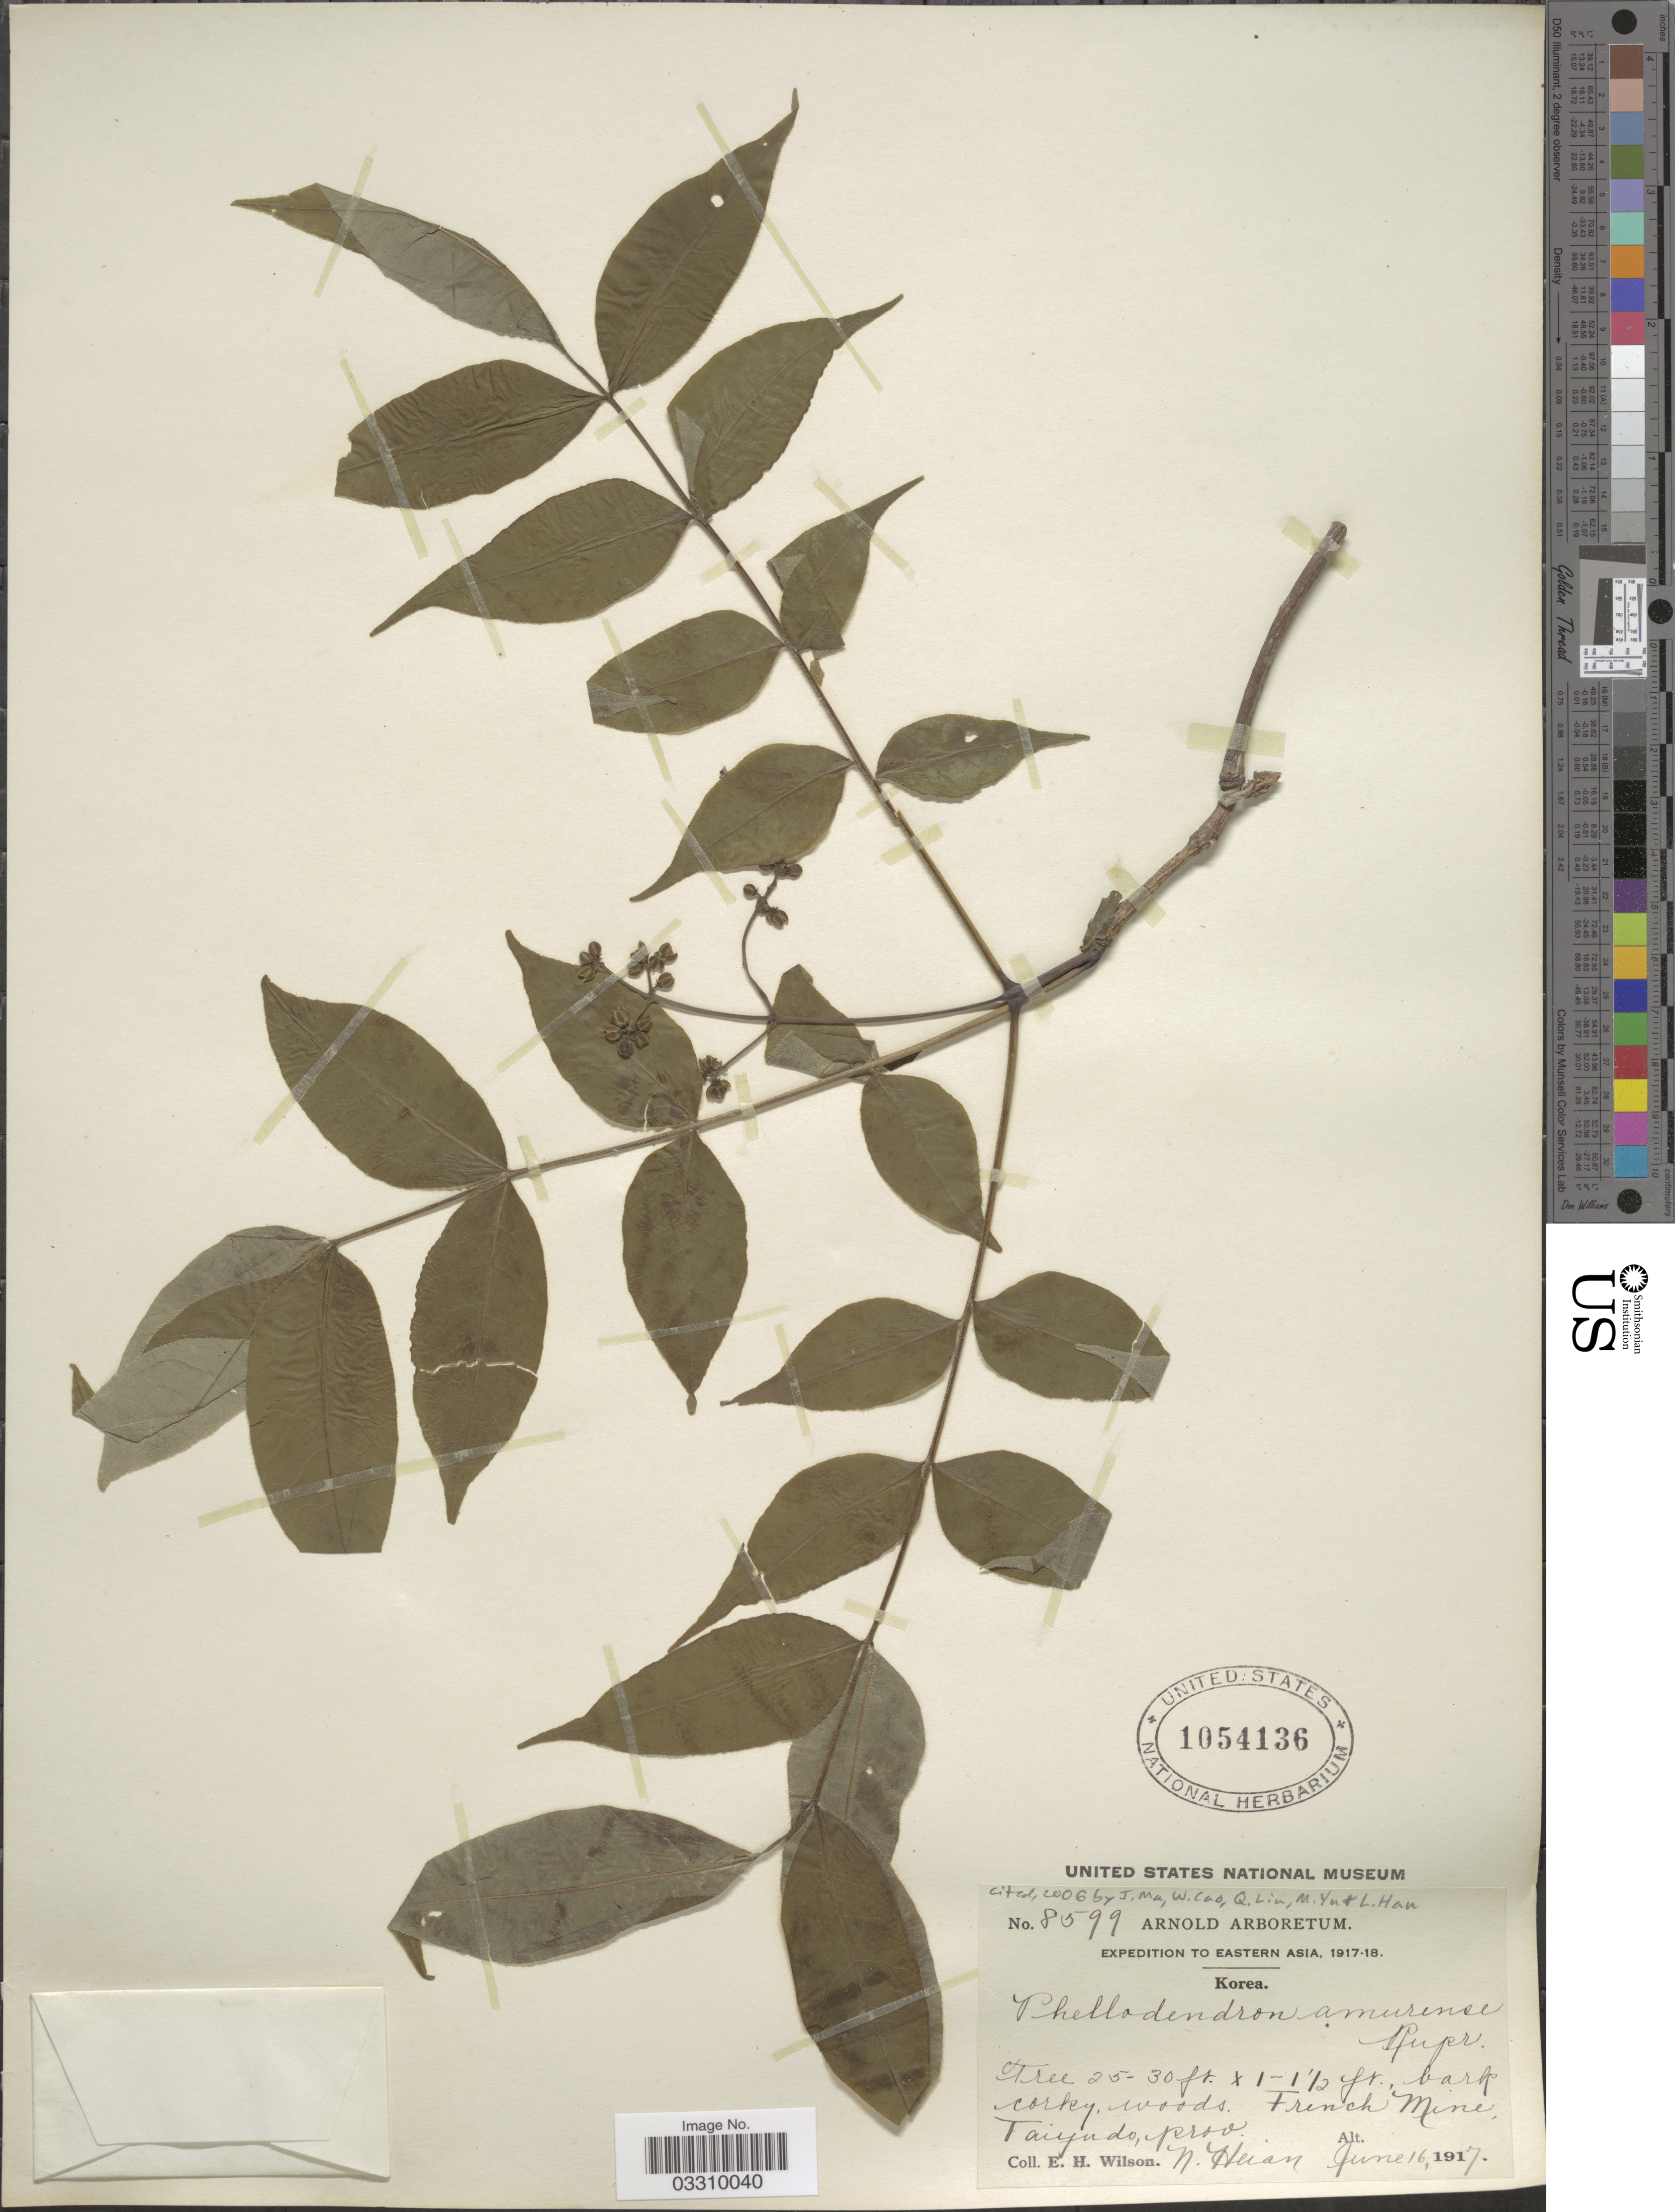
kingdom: Plantae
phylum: Tracheophyta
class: Magnoliopsida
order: Sapindales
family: Rutaceae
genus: Phellodendron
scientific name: Phellodendron amurense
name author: Rupr.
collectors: E. Wilson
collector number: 8599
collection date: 1917-06-16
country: North Korea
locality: Eastern Asia. Korea. French Mine, Taiyudo, prov. N. Heian.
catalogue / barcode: US 1054136